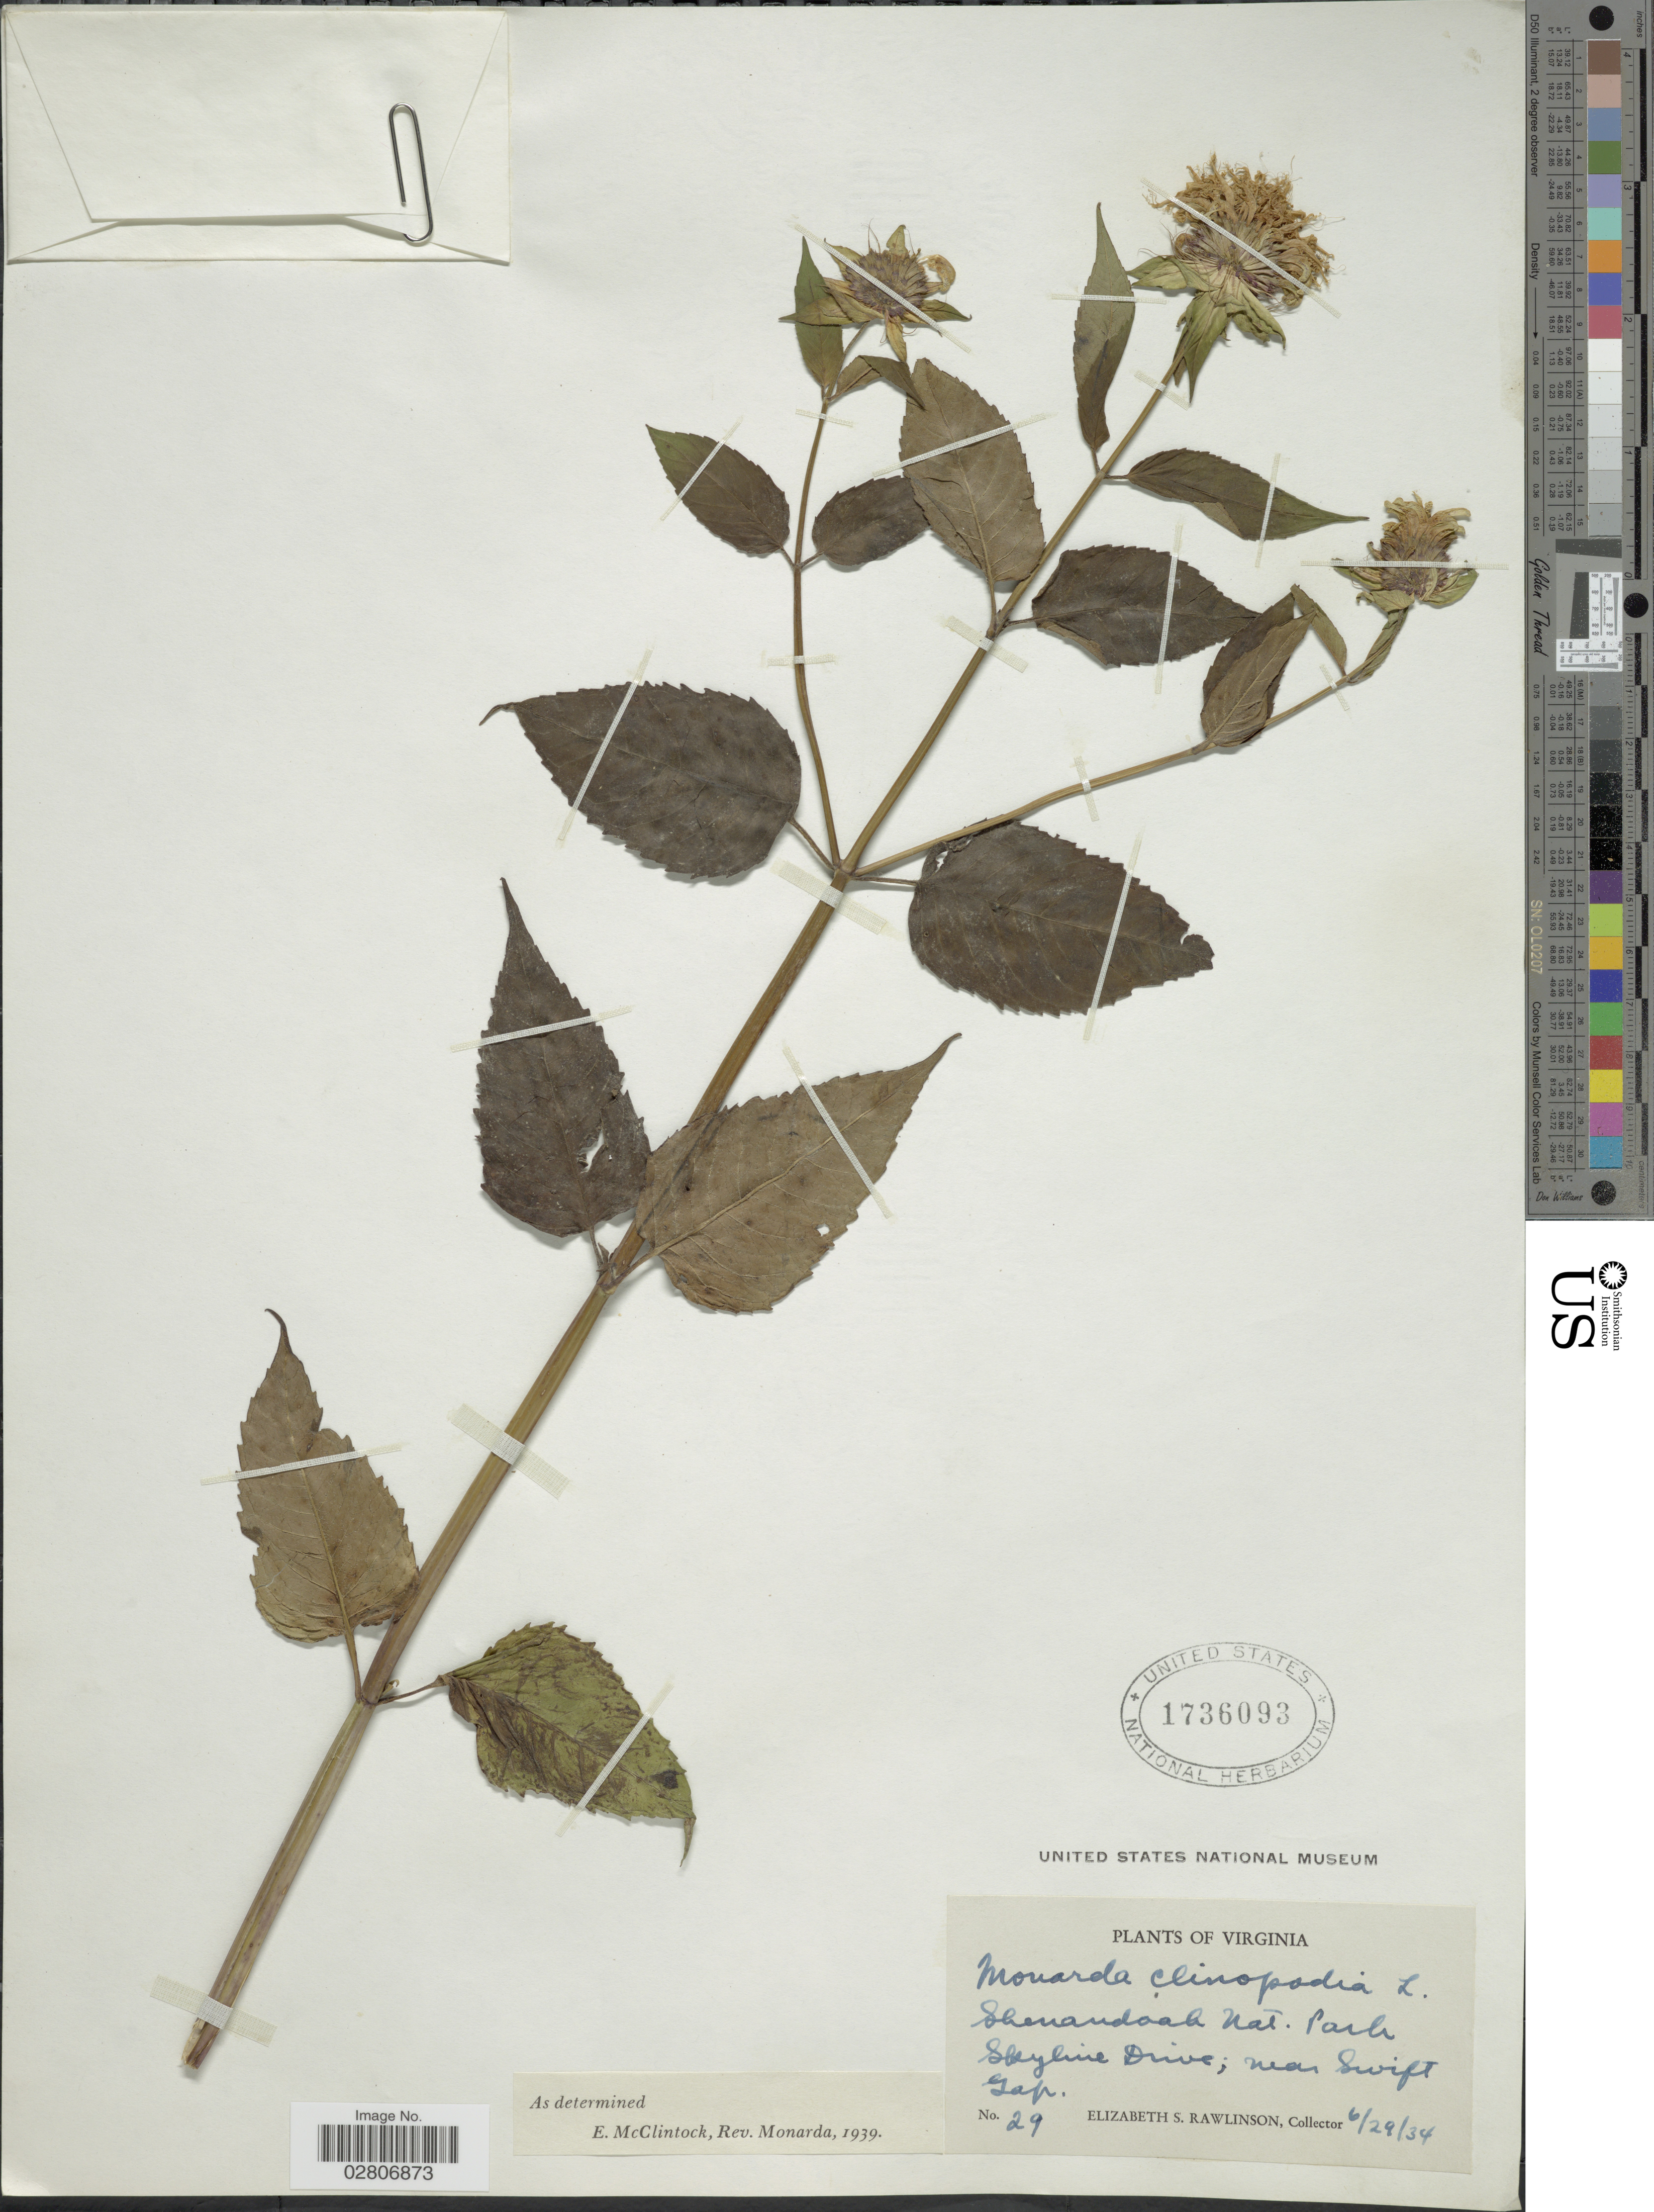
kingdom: Plantae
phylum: Tracheophyta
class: Magnoliopsida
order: Lamiales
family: Lamiaceae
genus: Monarda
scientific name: Monarda clinopodia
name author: L.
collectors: E. S. Rawlinson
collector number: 29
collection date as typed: Transcribed d/m/y: 29/6/34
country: United States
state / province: Virginia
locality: Shenandoah Nat. Park. Skyline Drive; near Swift Gap.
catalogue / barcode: US 1736093